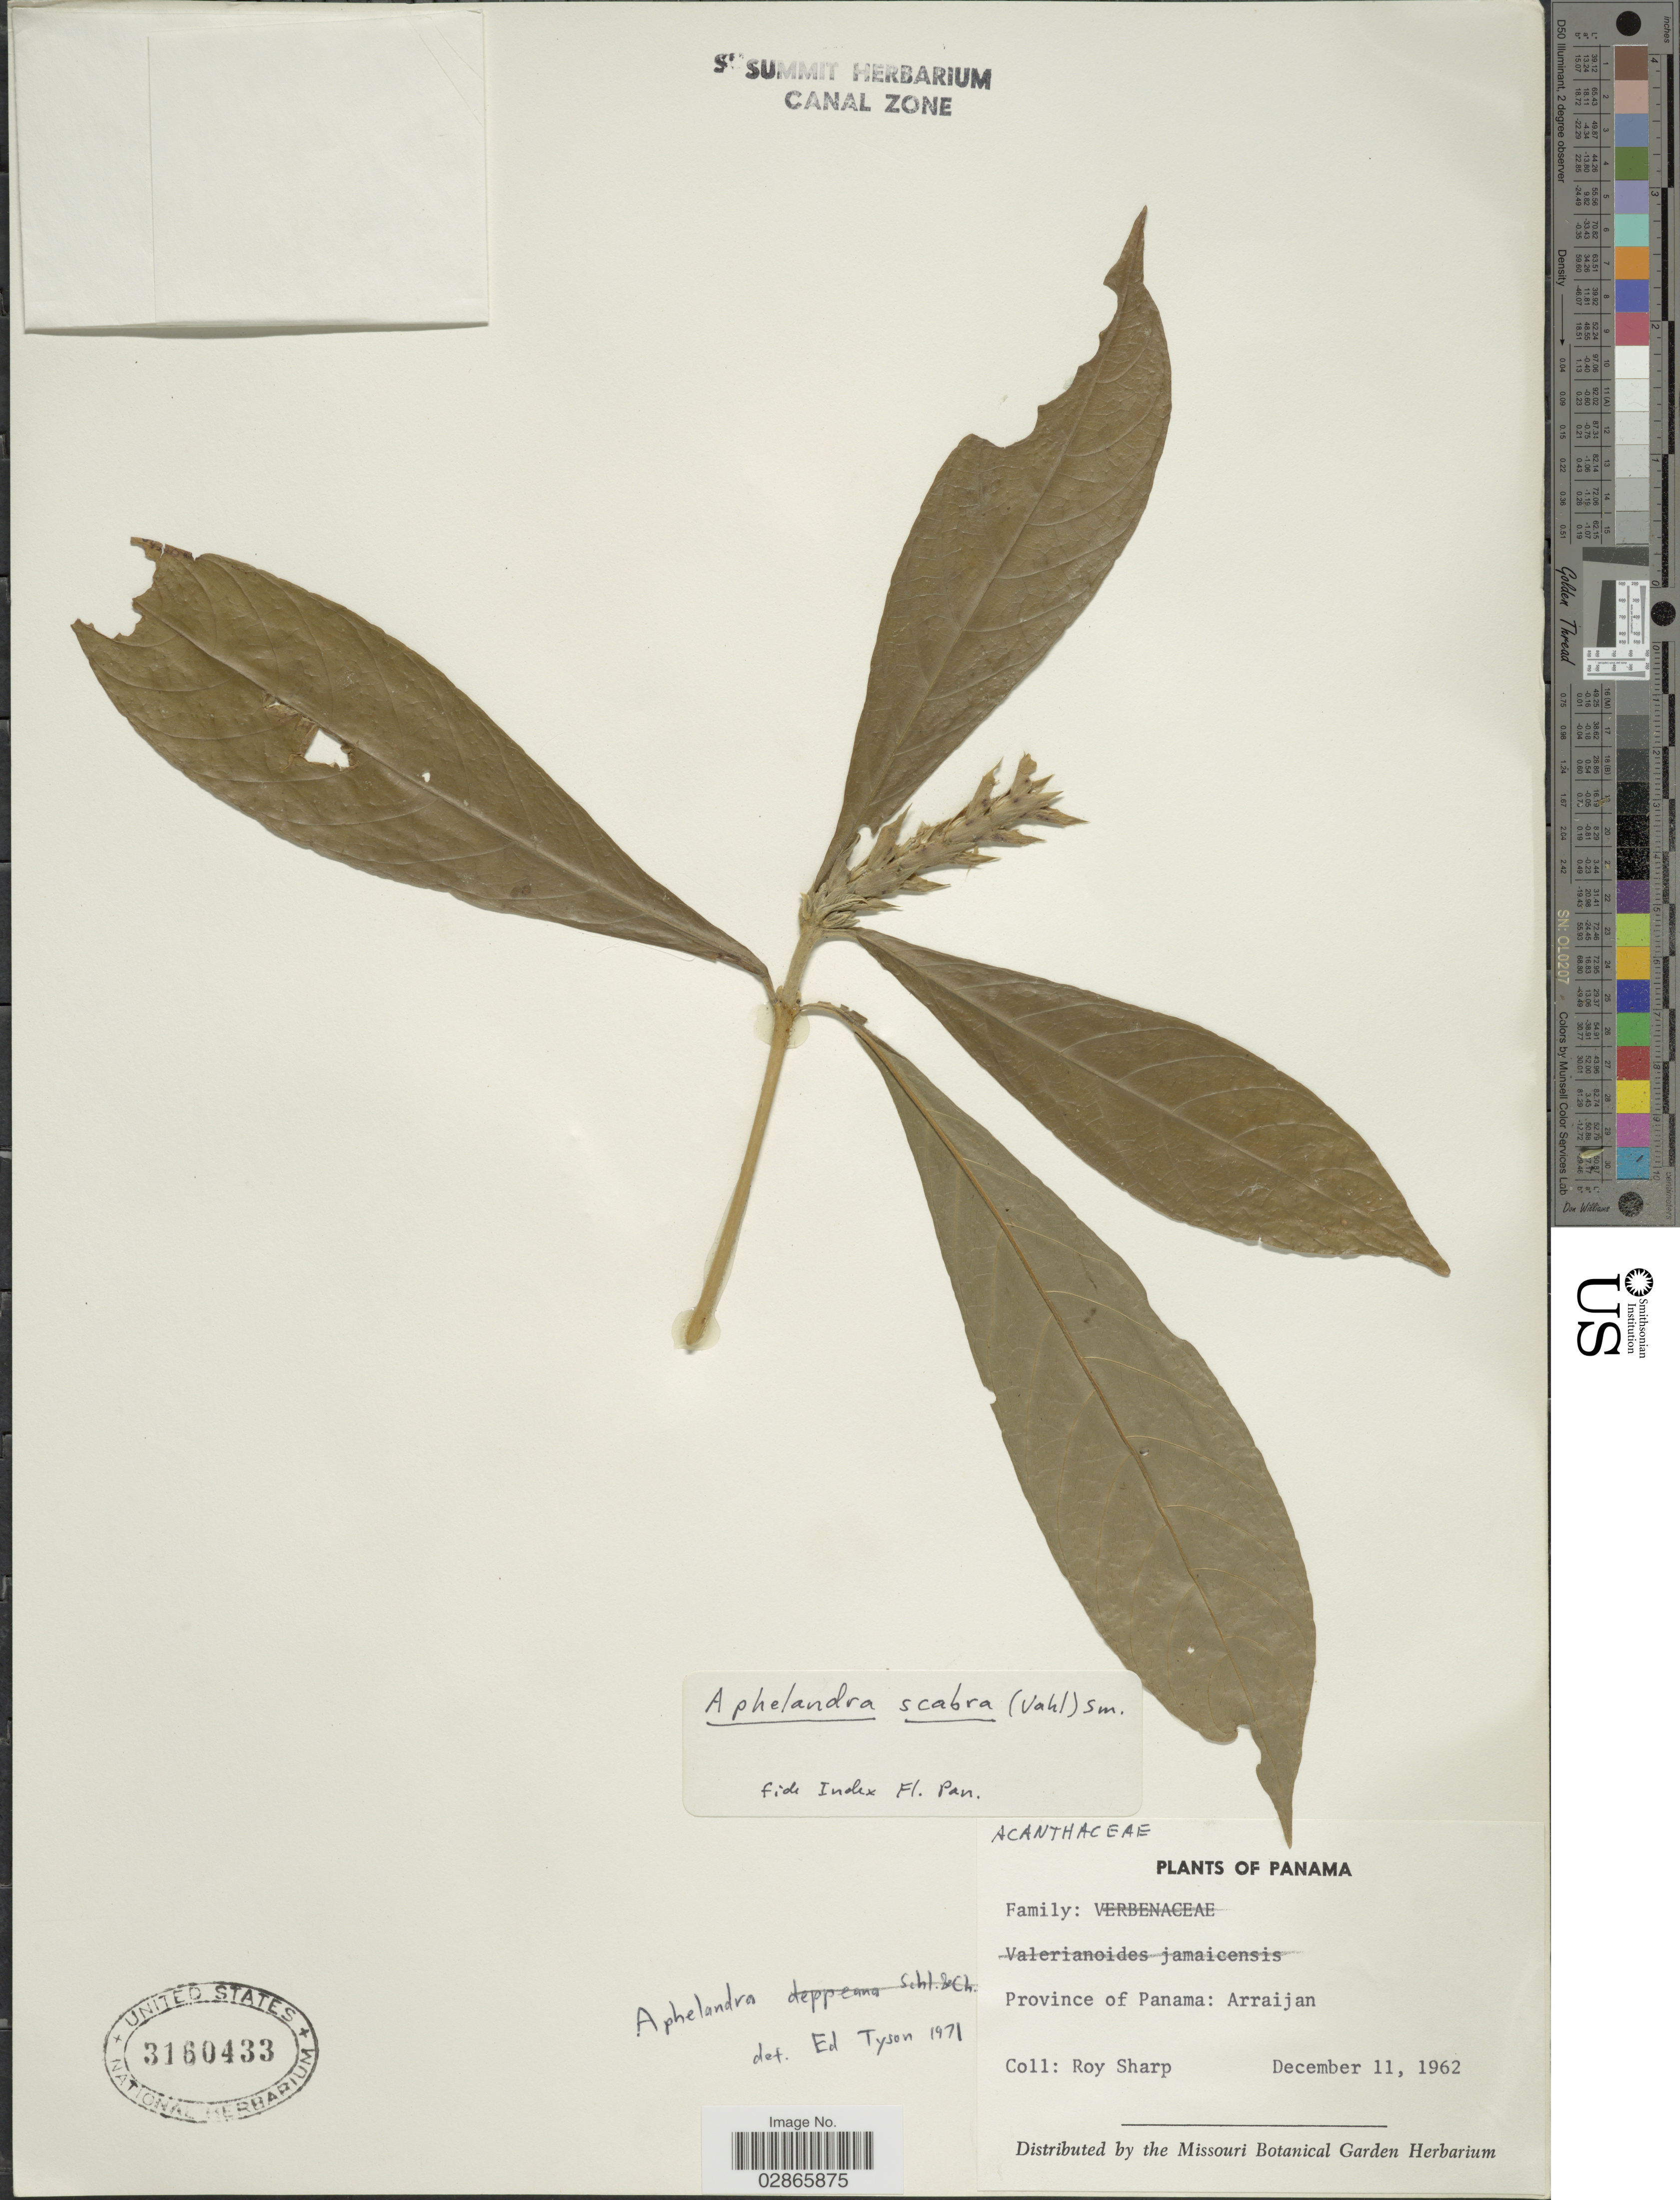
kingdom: Plantae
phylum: Tracheophyta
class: Magnoliopsida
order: Lamiales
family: Acanthaceae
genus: Aphelandra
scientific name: Aphelandra deppeana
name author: Schltdl. & Cham.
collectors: R. Sharp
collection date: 1962-12-11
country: Panama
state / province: Panamá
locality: Arraijan.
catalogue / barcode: US 3160433